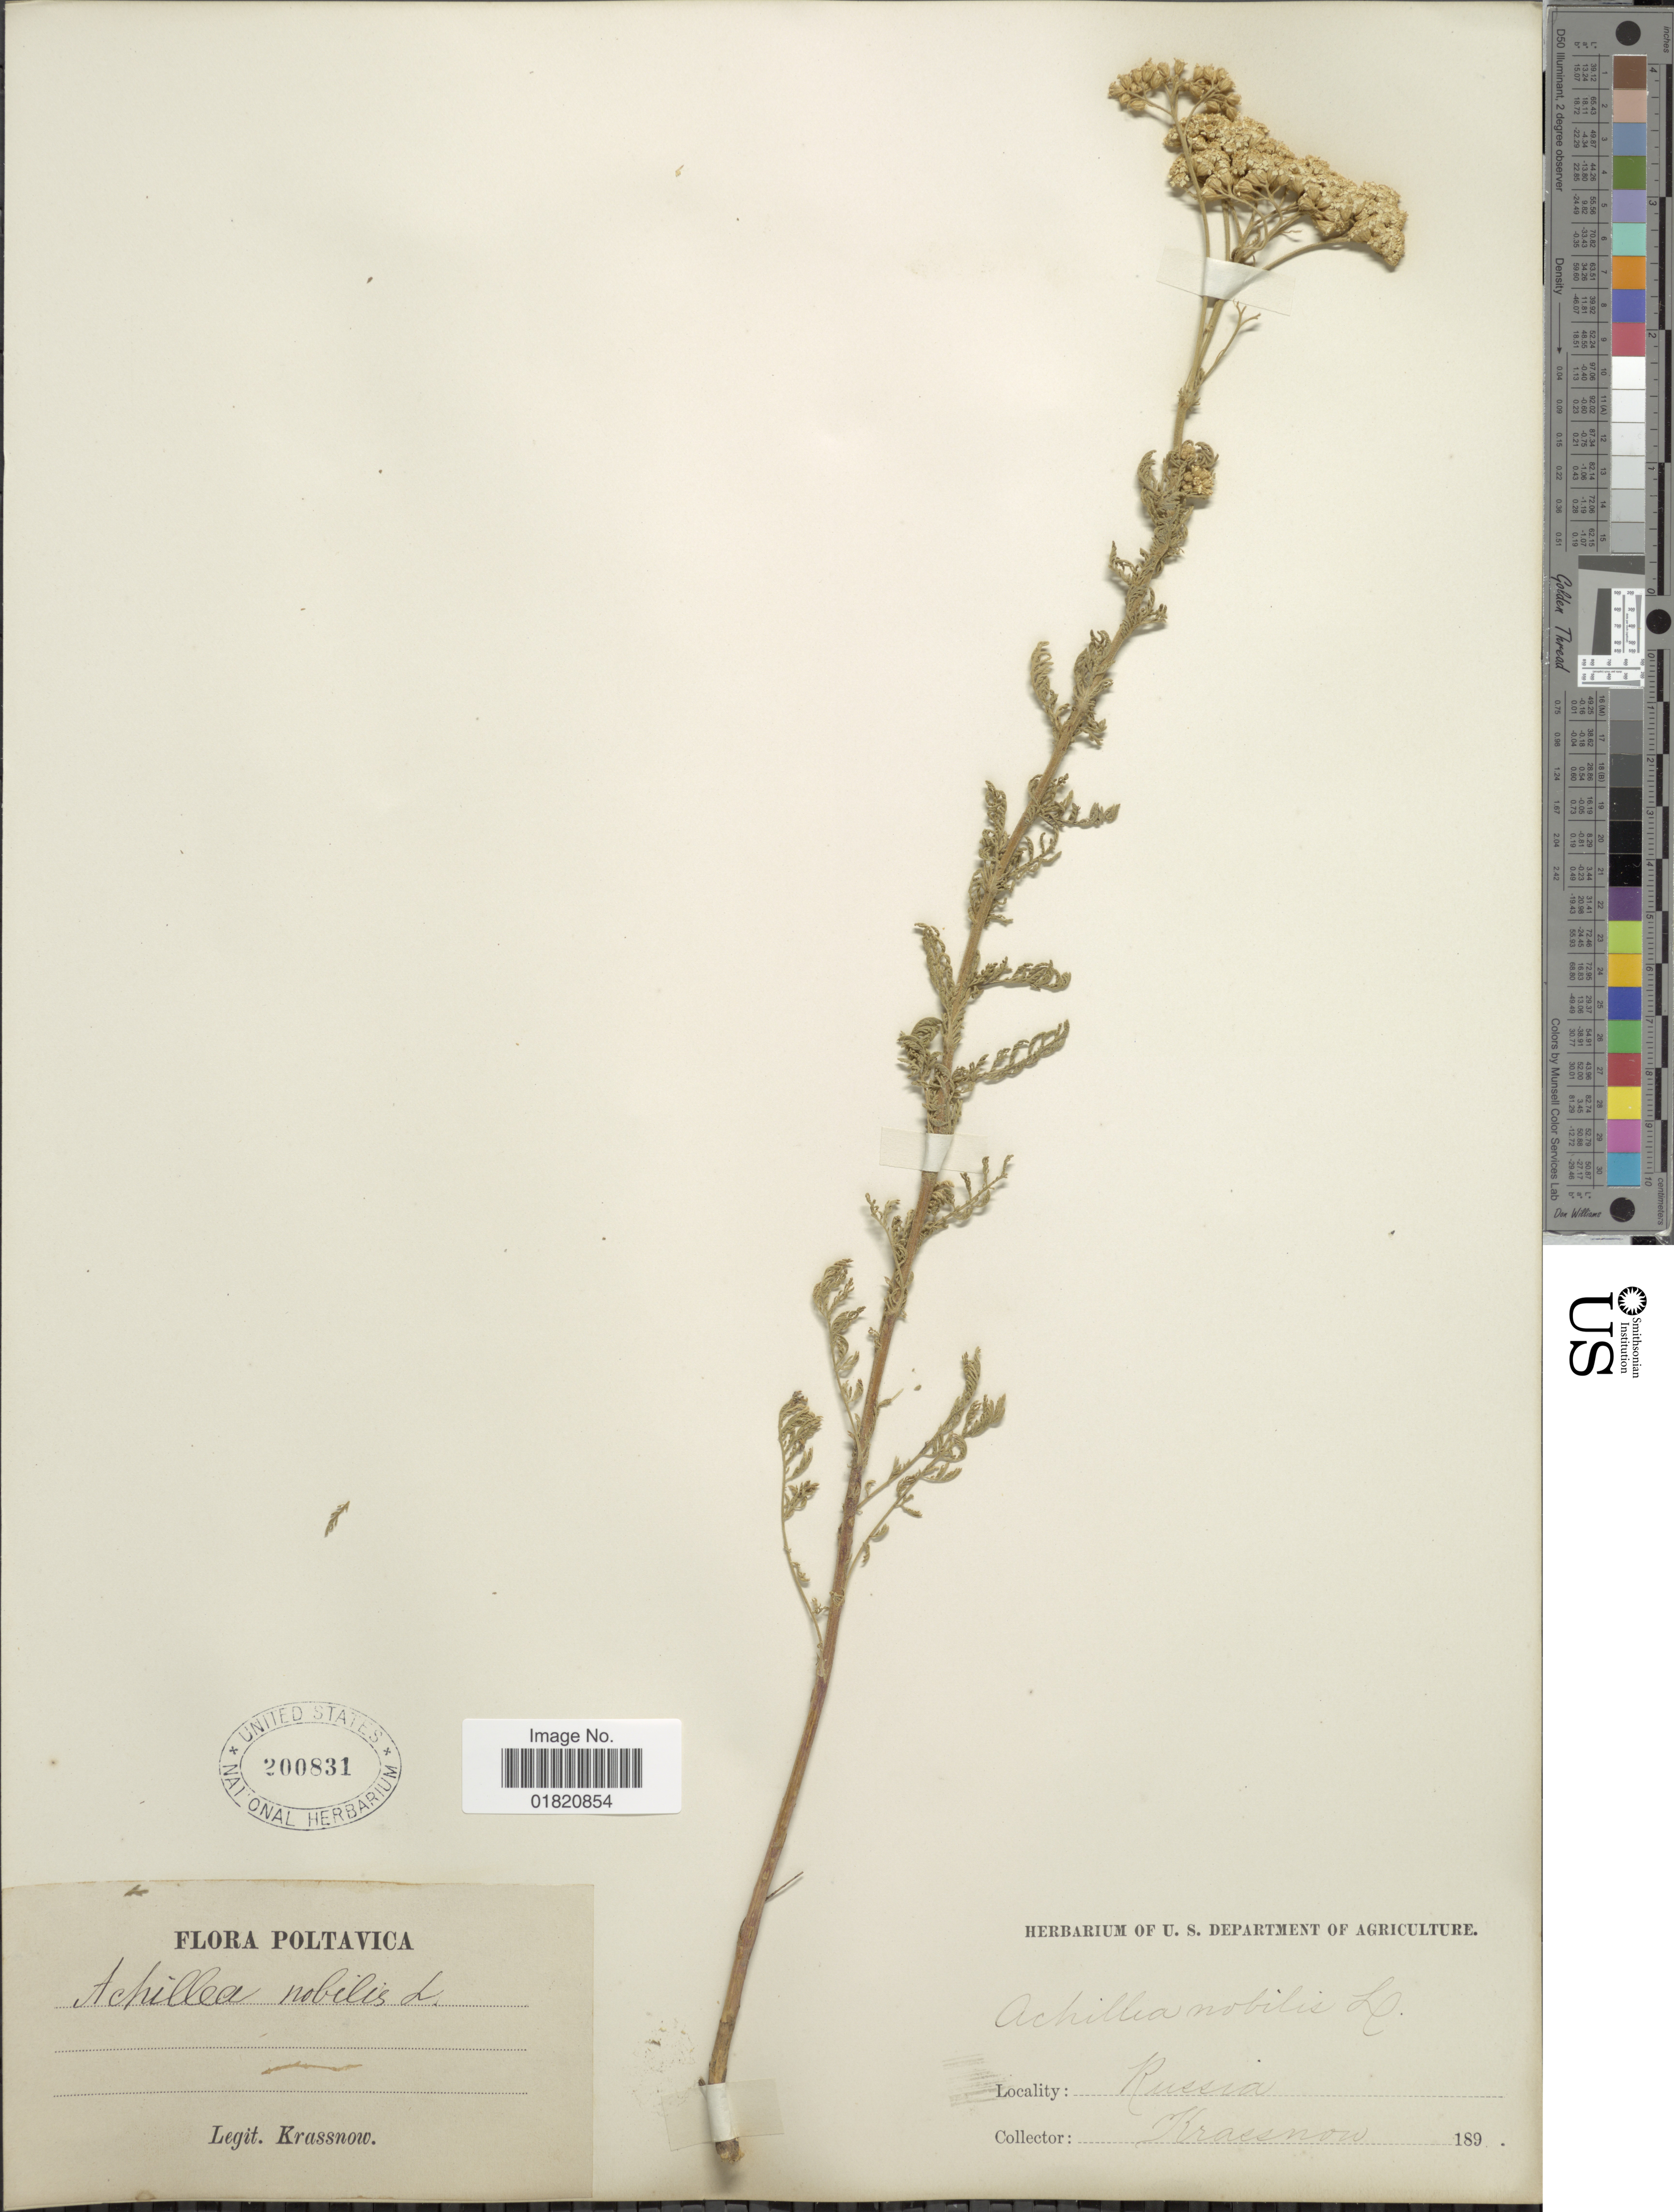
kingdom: Plantae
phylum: Tracheophyta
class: Magnoliopsida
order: Asterales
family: Asteraceae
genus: Achillea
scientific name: Achillea nobilis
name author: L.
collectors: -. Krassnow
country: Ukraine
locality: Russia. Polvatica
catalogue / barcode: US 200831